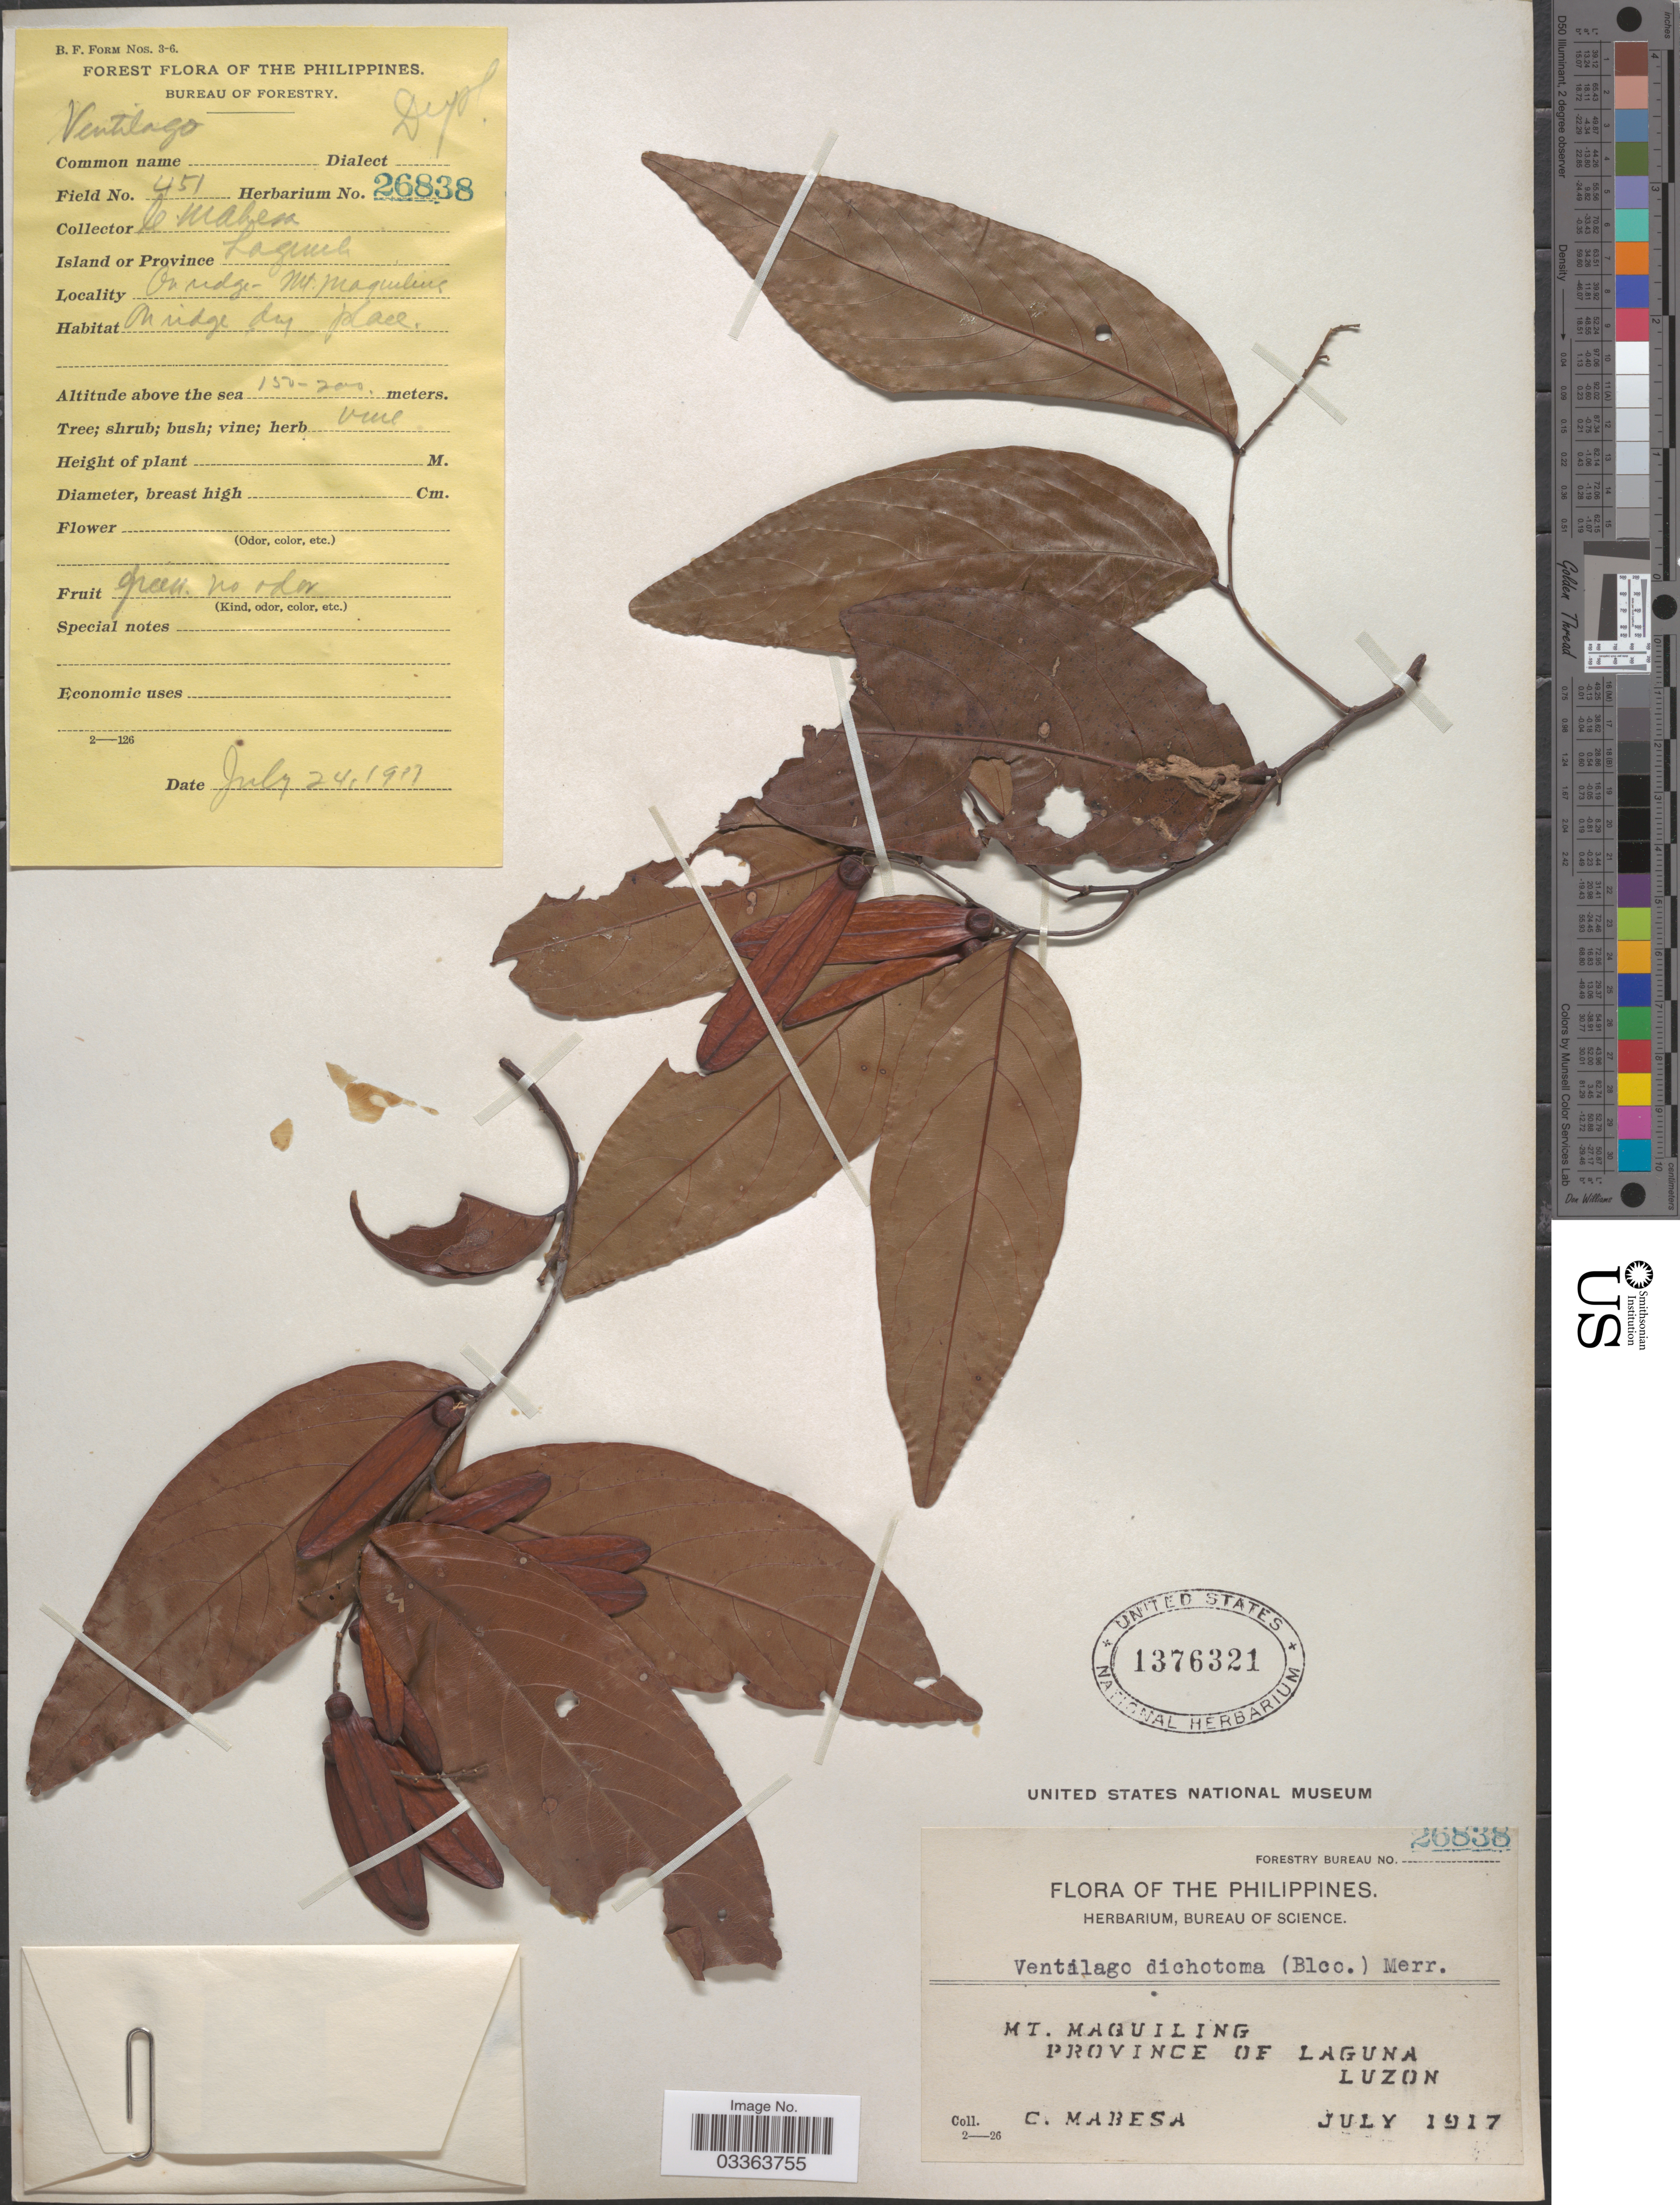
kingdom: Plantae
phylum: Tracheophyta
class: Magnoliopsida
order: Rosales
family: Rhamnaceae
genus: Ventilago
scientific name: Ventilago dichotoma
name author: (Blanco) Merr.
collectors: C. Mabesa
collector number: Forestry Bureau 26838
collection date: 1917-07-24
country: Philippines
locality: On ridge- Mt. Maquiling. Island or Province of Laguna. Luzon.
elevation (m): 150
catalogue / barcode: US 1376321